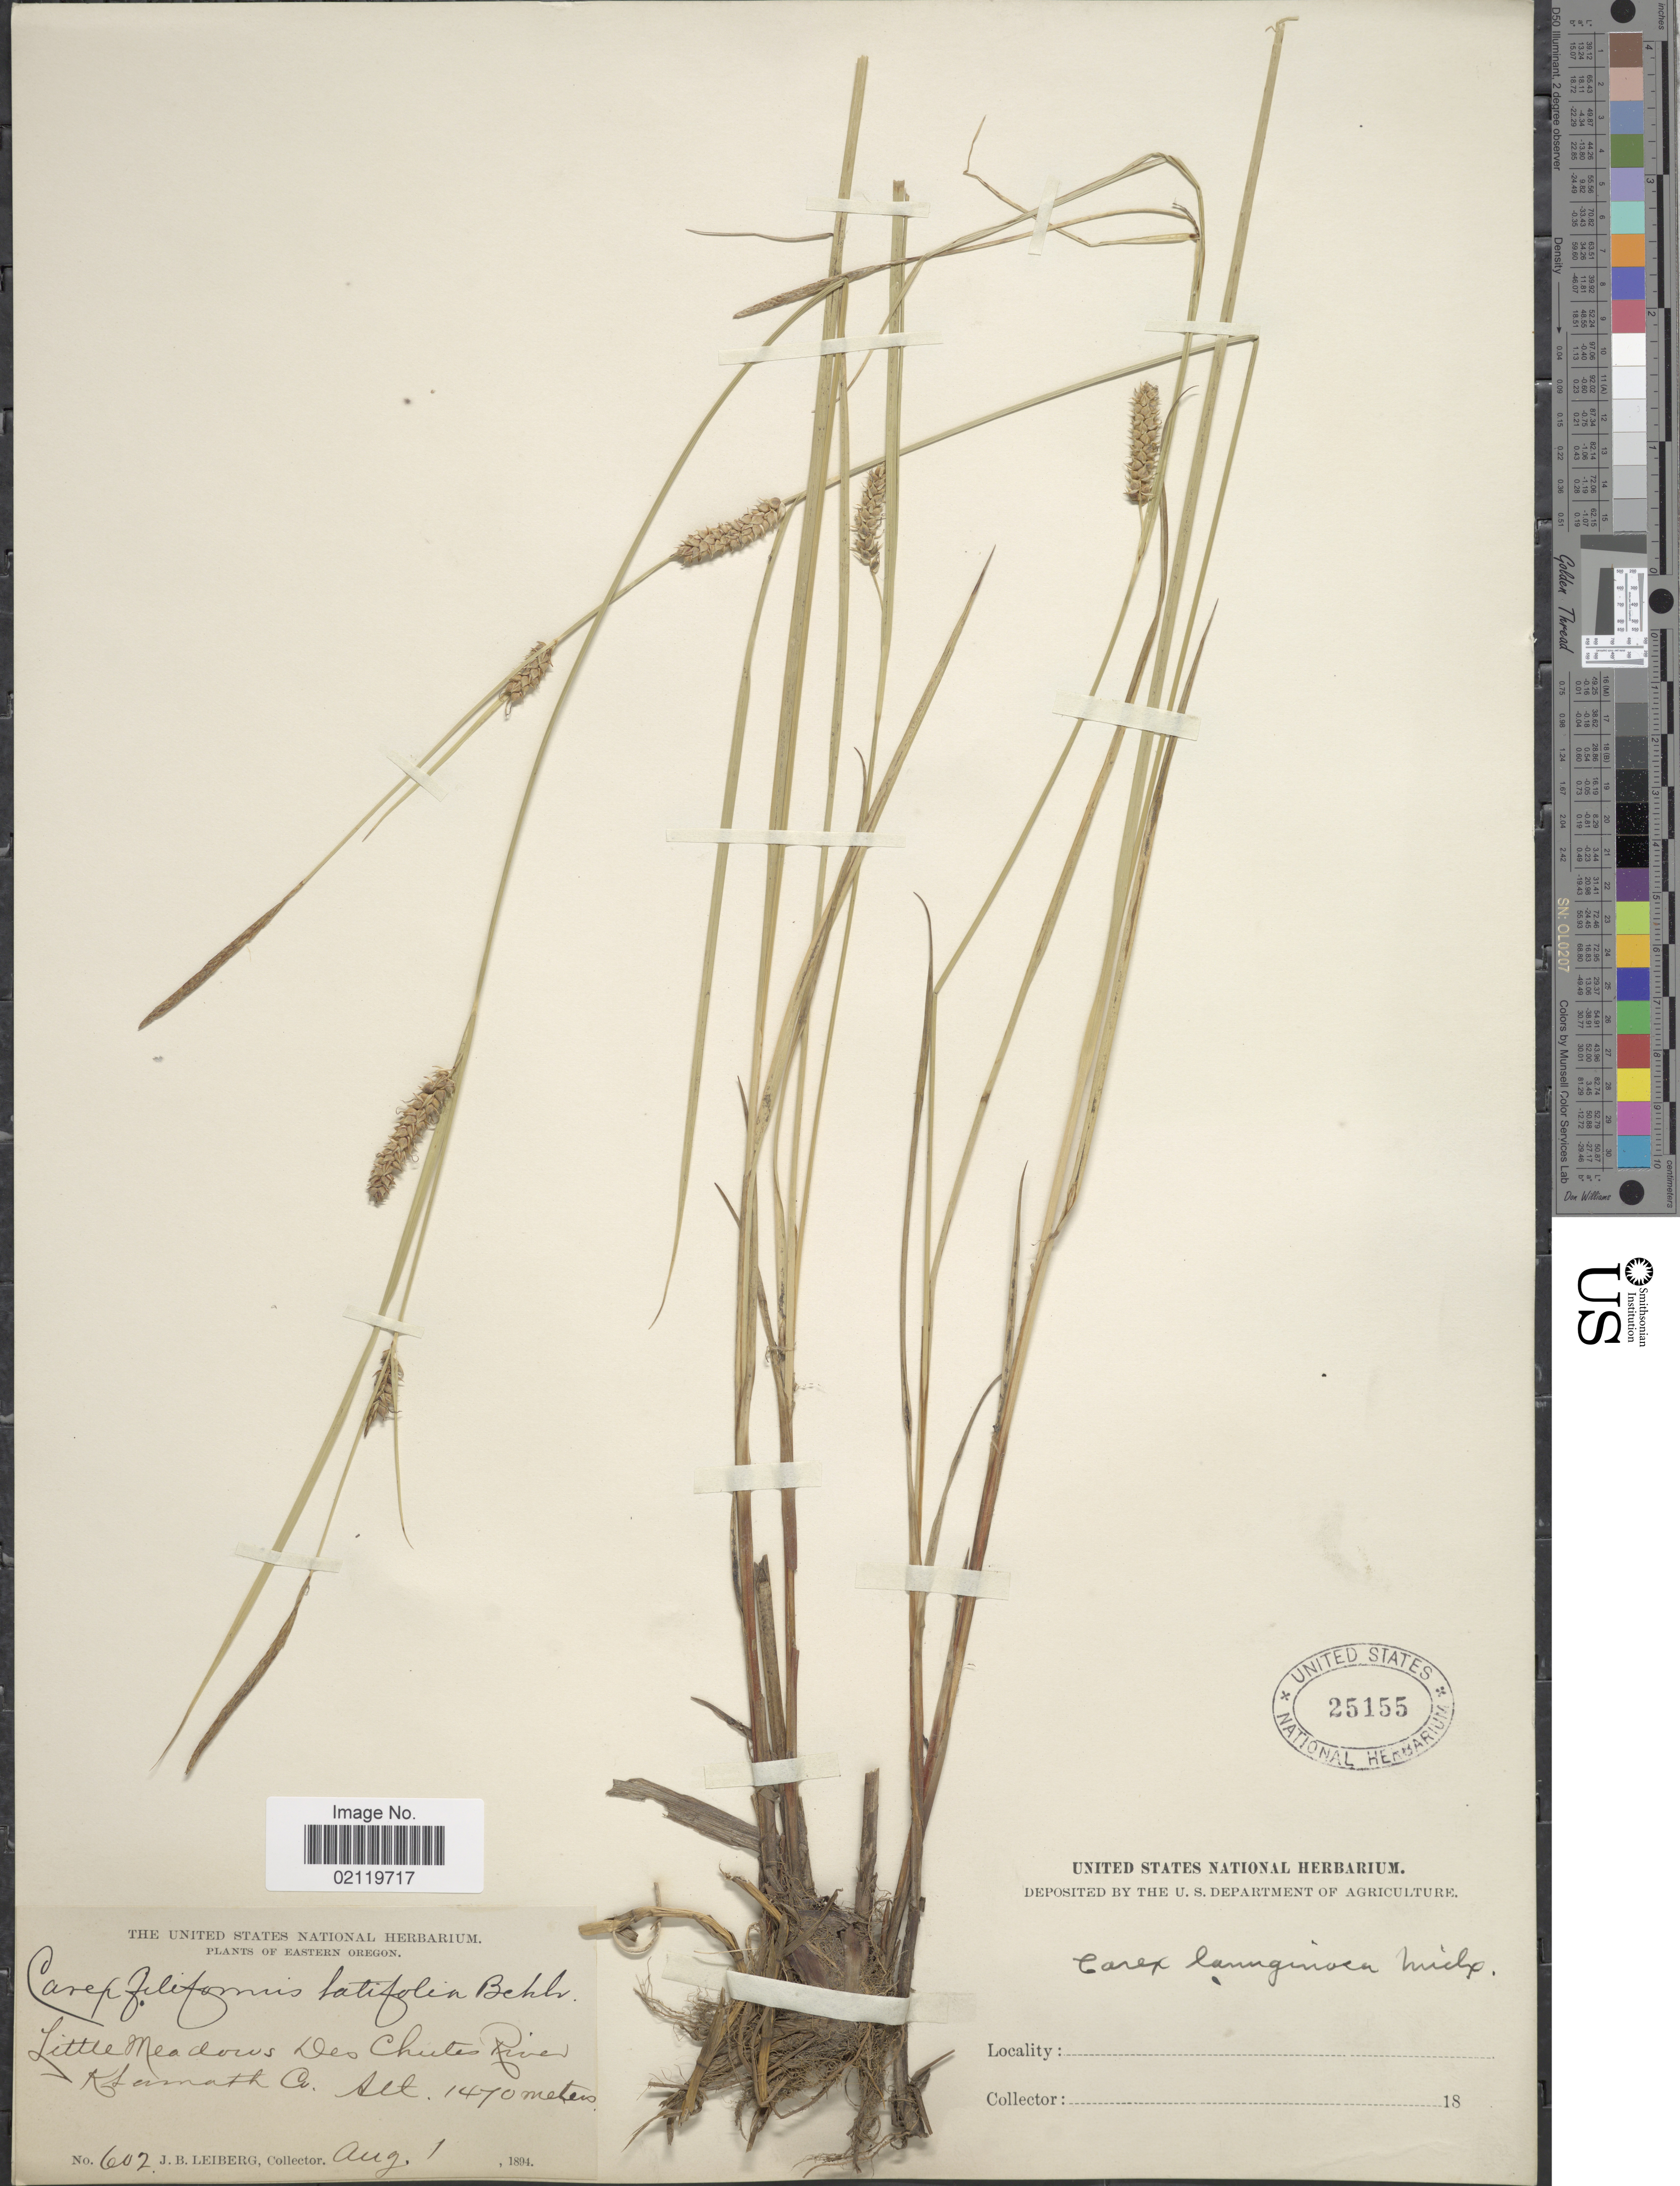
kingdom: Plantae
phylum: Tracheophyta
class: Liliopsida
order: Poales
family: Cyperaceae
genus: Carex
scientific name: Carex pellita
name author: Muhl. ex Willd.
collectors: J. B. Leiberg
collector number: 602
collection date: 1894-08-01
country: United States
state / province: Oregon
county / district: Klamath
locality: Eastern Oregon. Little Meadows Des Chutes River. Klamath Co.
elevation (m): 1470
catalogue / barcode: US 25155